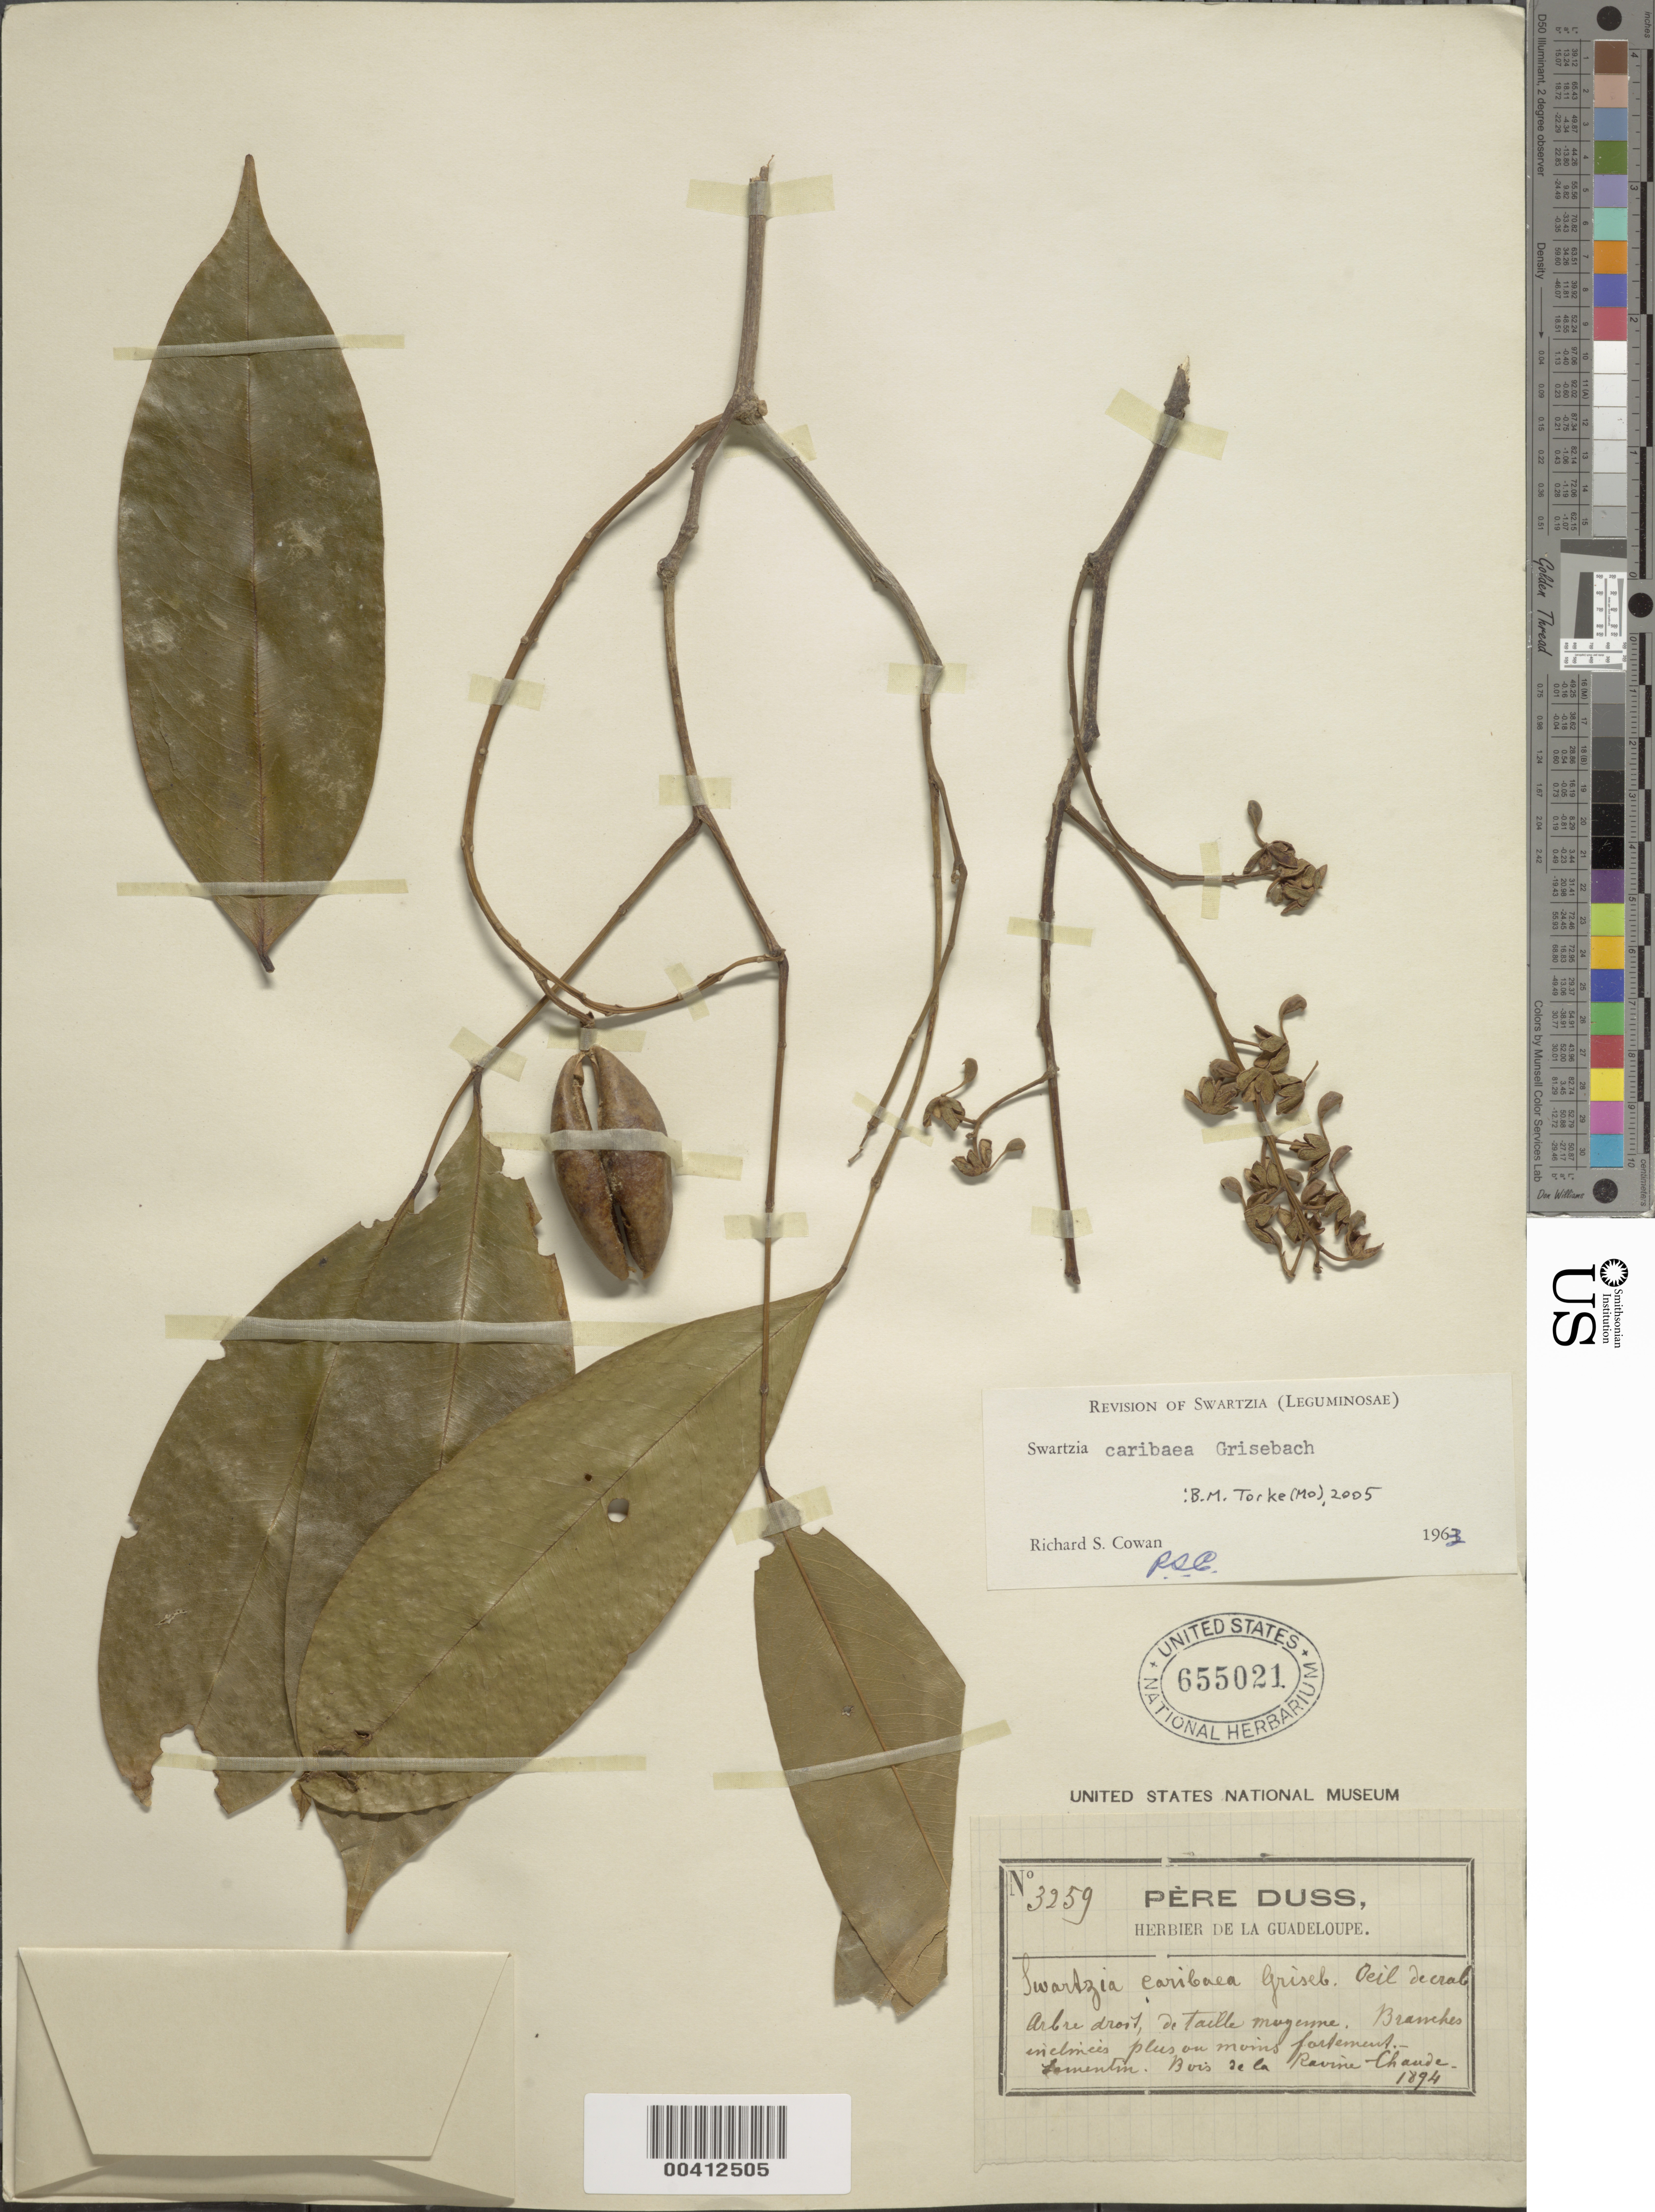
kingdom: Plantae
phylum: Tracheophyta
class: Magnoliopsida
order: Fabales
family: Fabaceae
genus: Swartzia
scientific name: Swartzia caribaea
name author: Griseb.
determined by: Cowan, R. S.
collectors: Père Duss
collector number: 3259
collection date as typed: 1894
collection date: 1894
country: Guadeloupe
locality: Bois de la ravine chaude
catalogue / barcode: US 655021